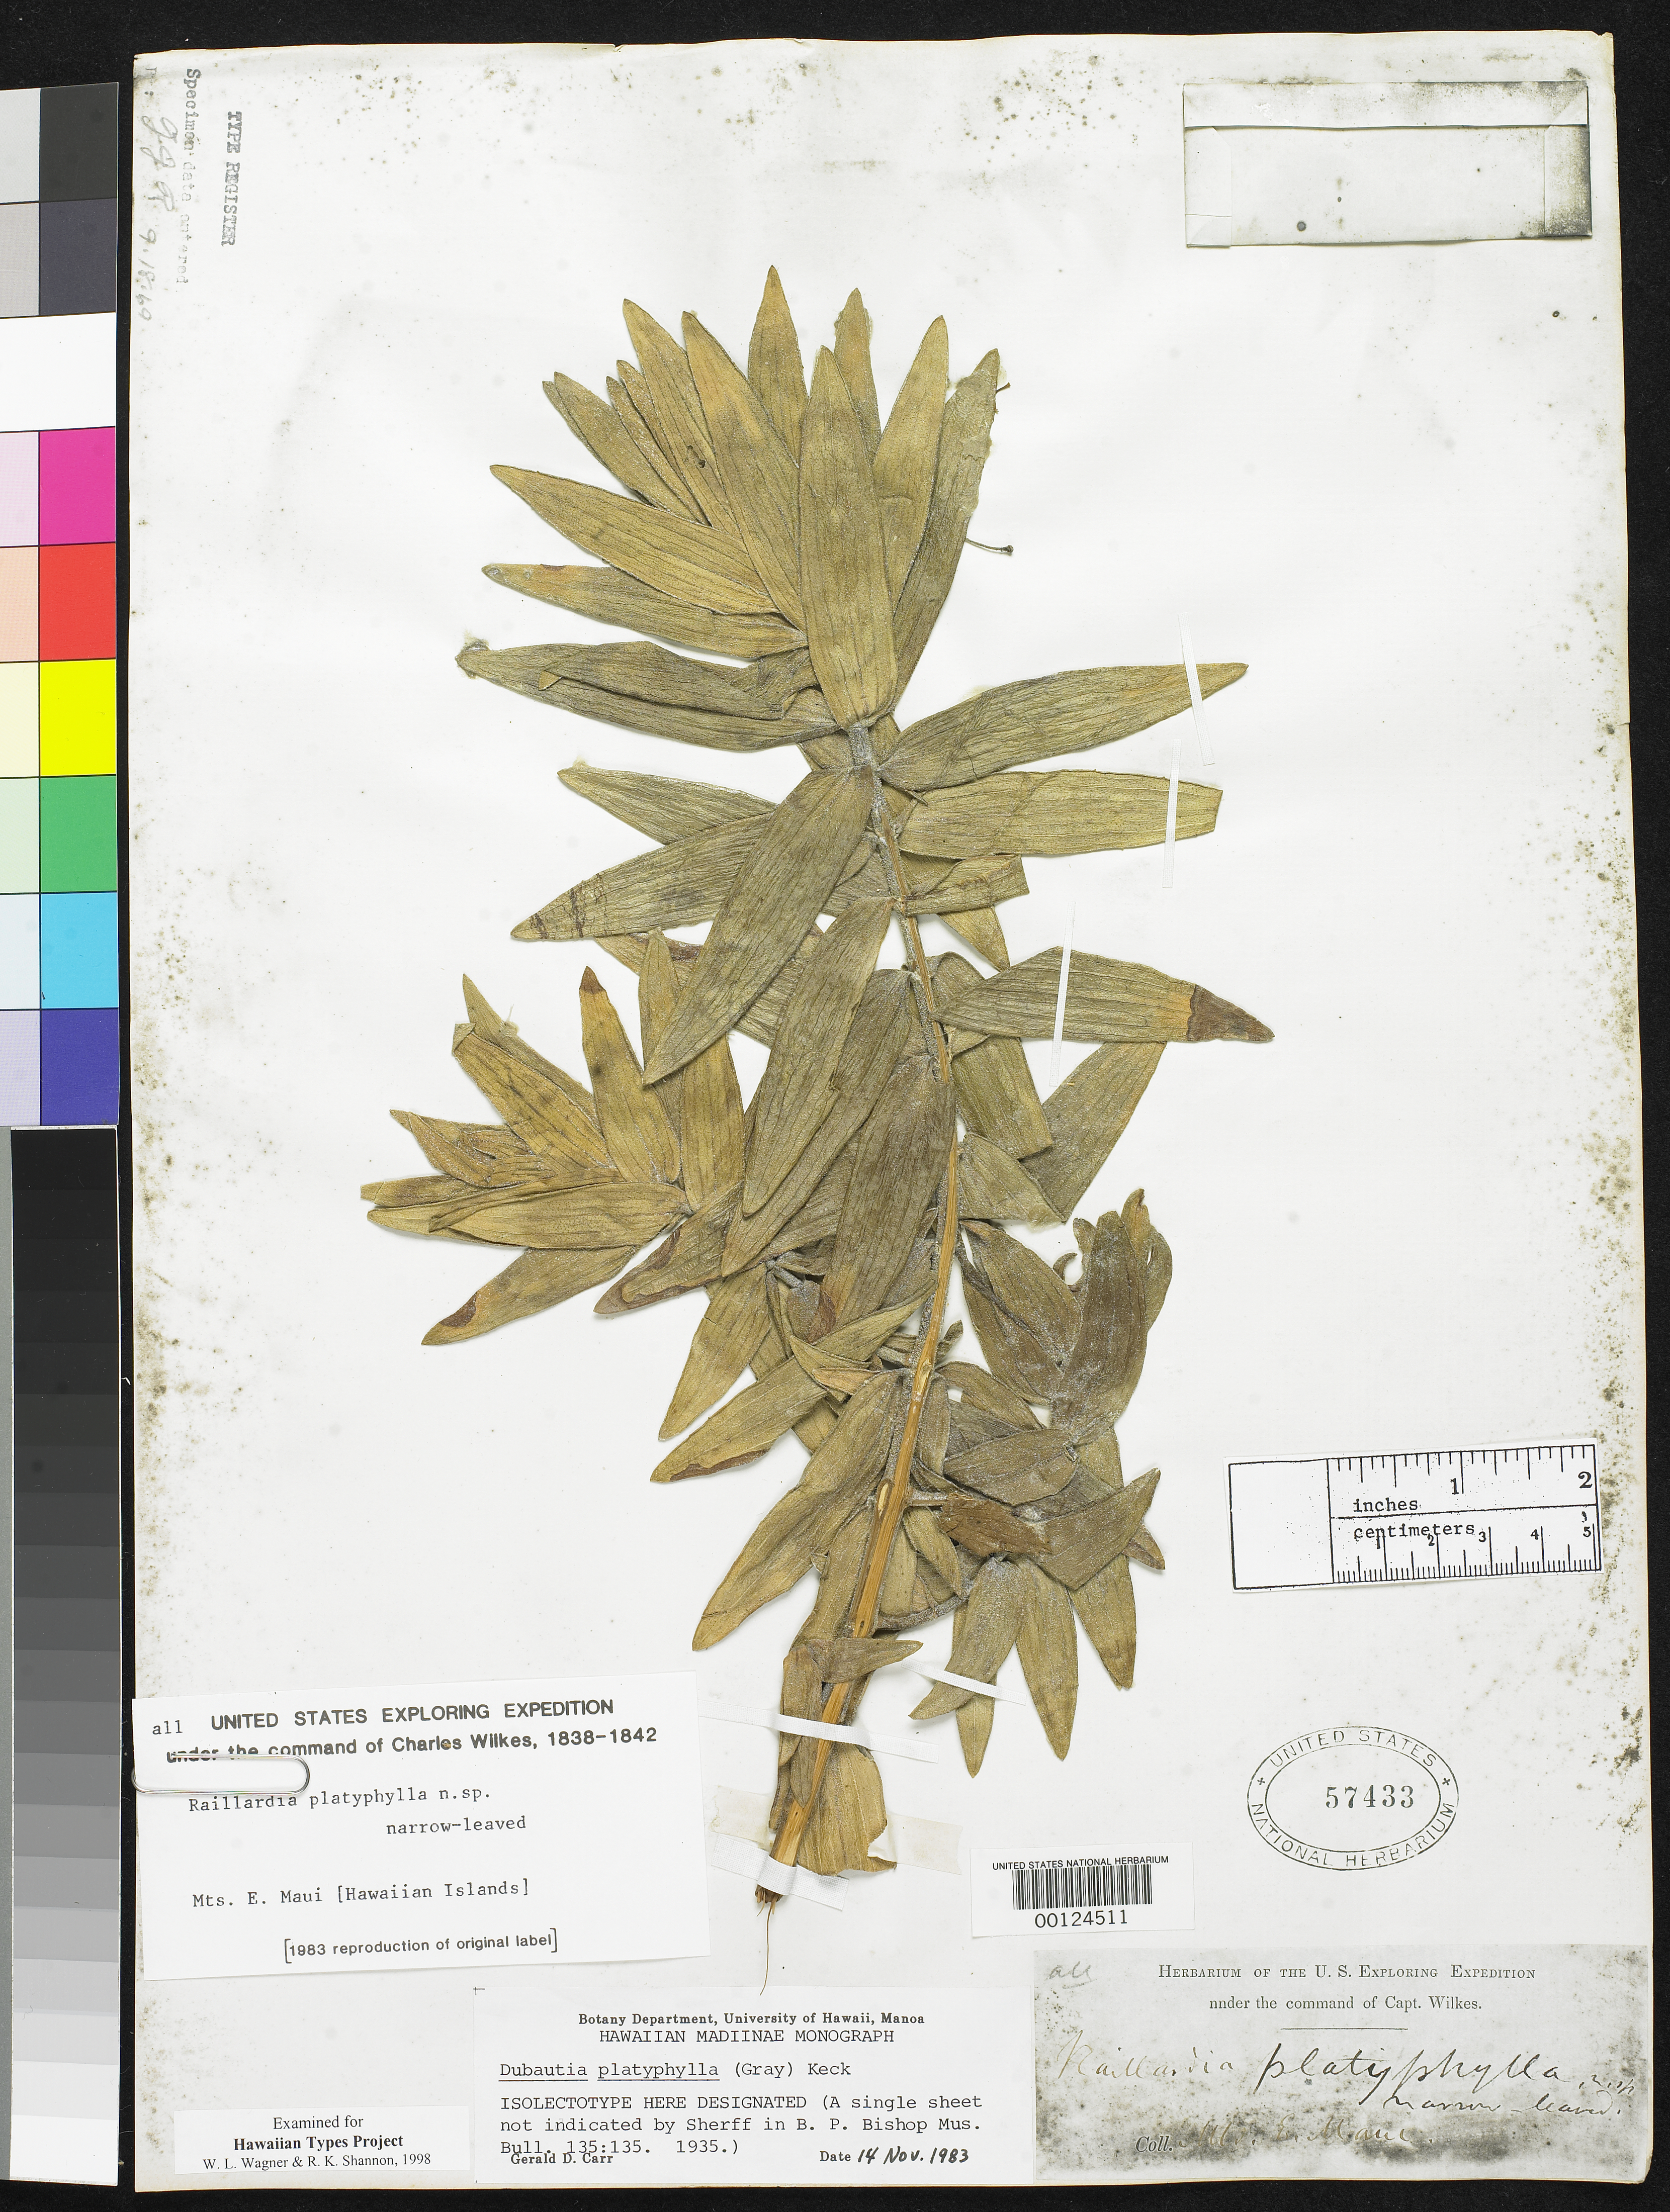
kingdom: Plantae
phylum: Tracheophyta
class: Magnoliopsida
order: Asterales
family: Asteraceae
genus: Railliardia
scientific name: Railliardia platyphylla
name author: A. Gray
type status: Isolectotype; Type Collection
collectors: Wilkes Explor. Exped.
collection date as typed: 1838 to -- --- 1842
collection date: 1838/1842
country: United States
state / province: Hawaii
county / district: Maui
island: Maui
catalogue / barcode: US 57433